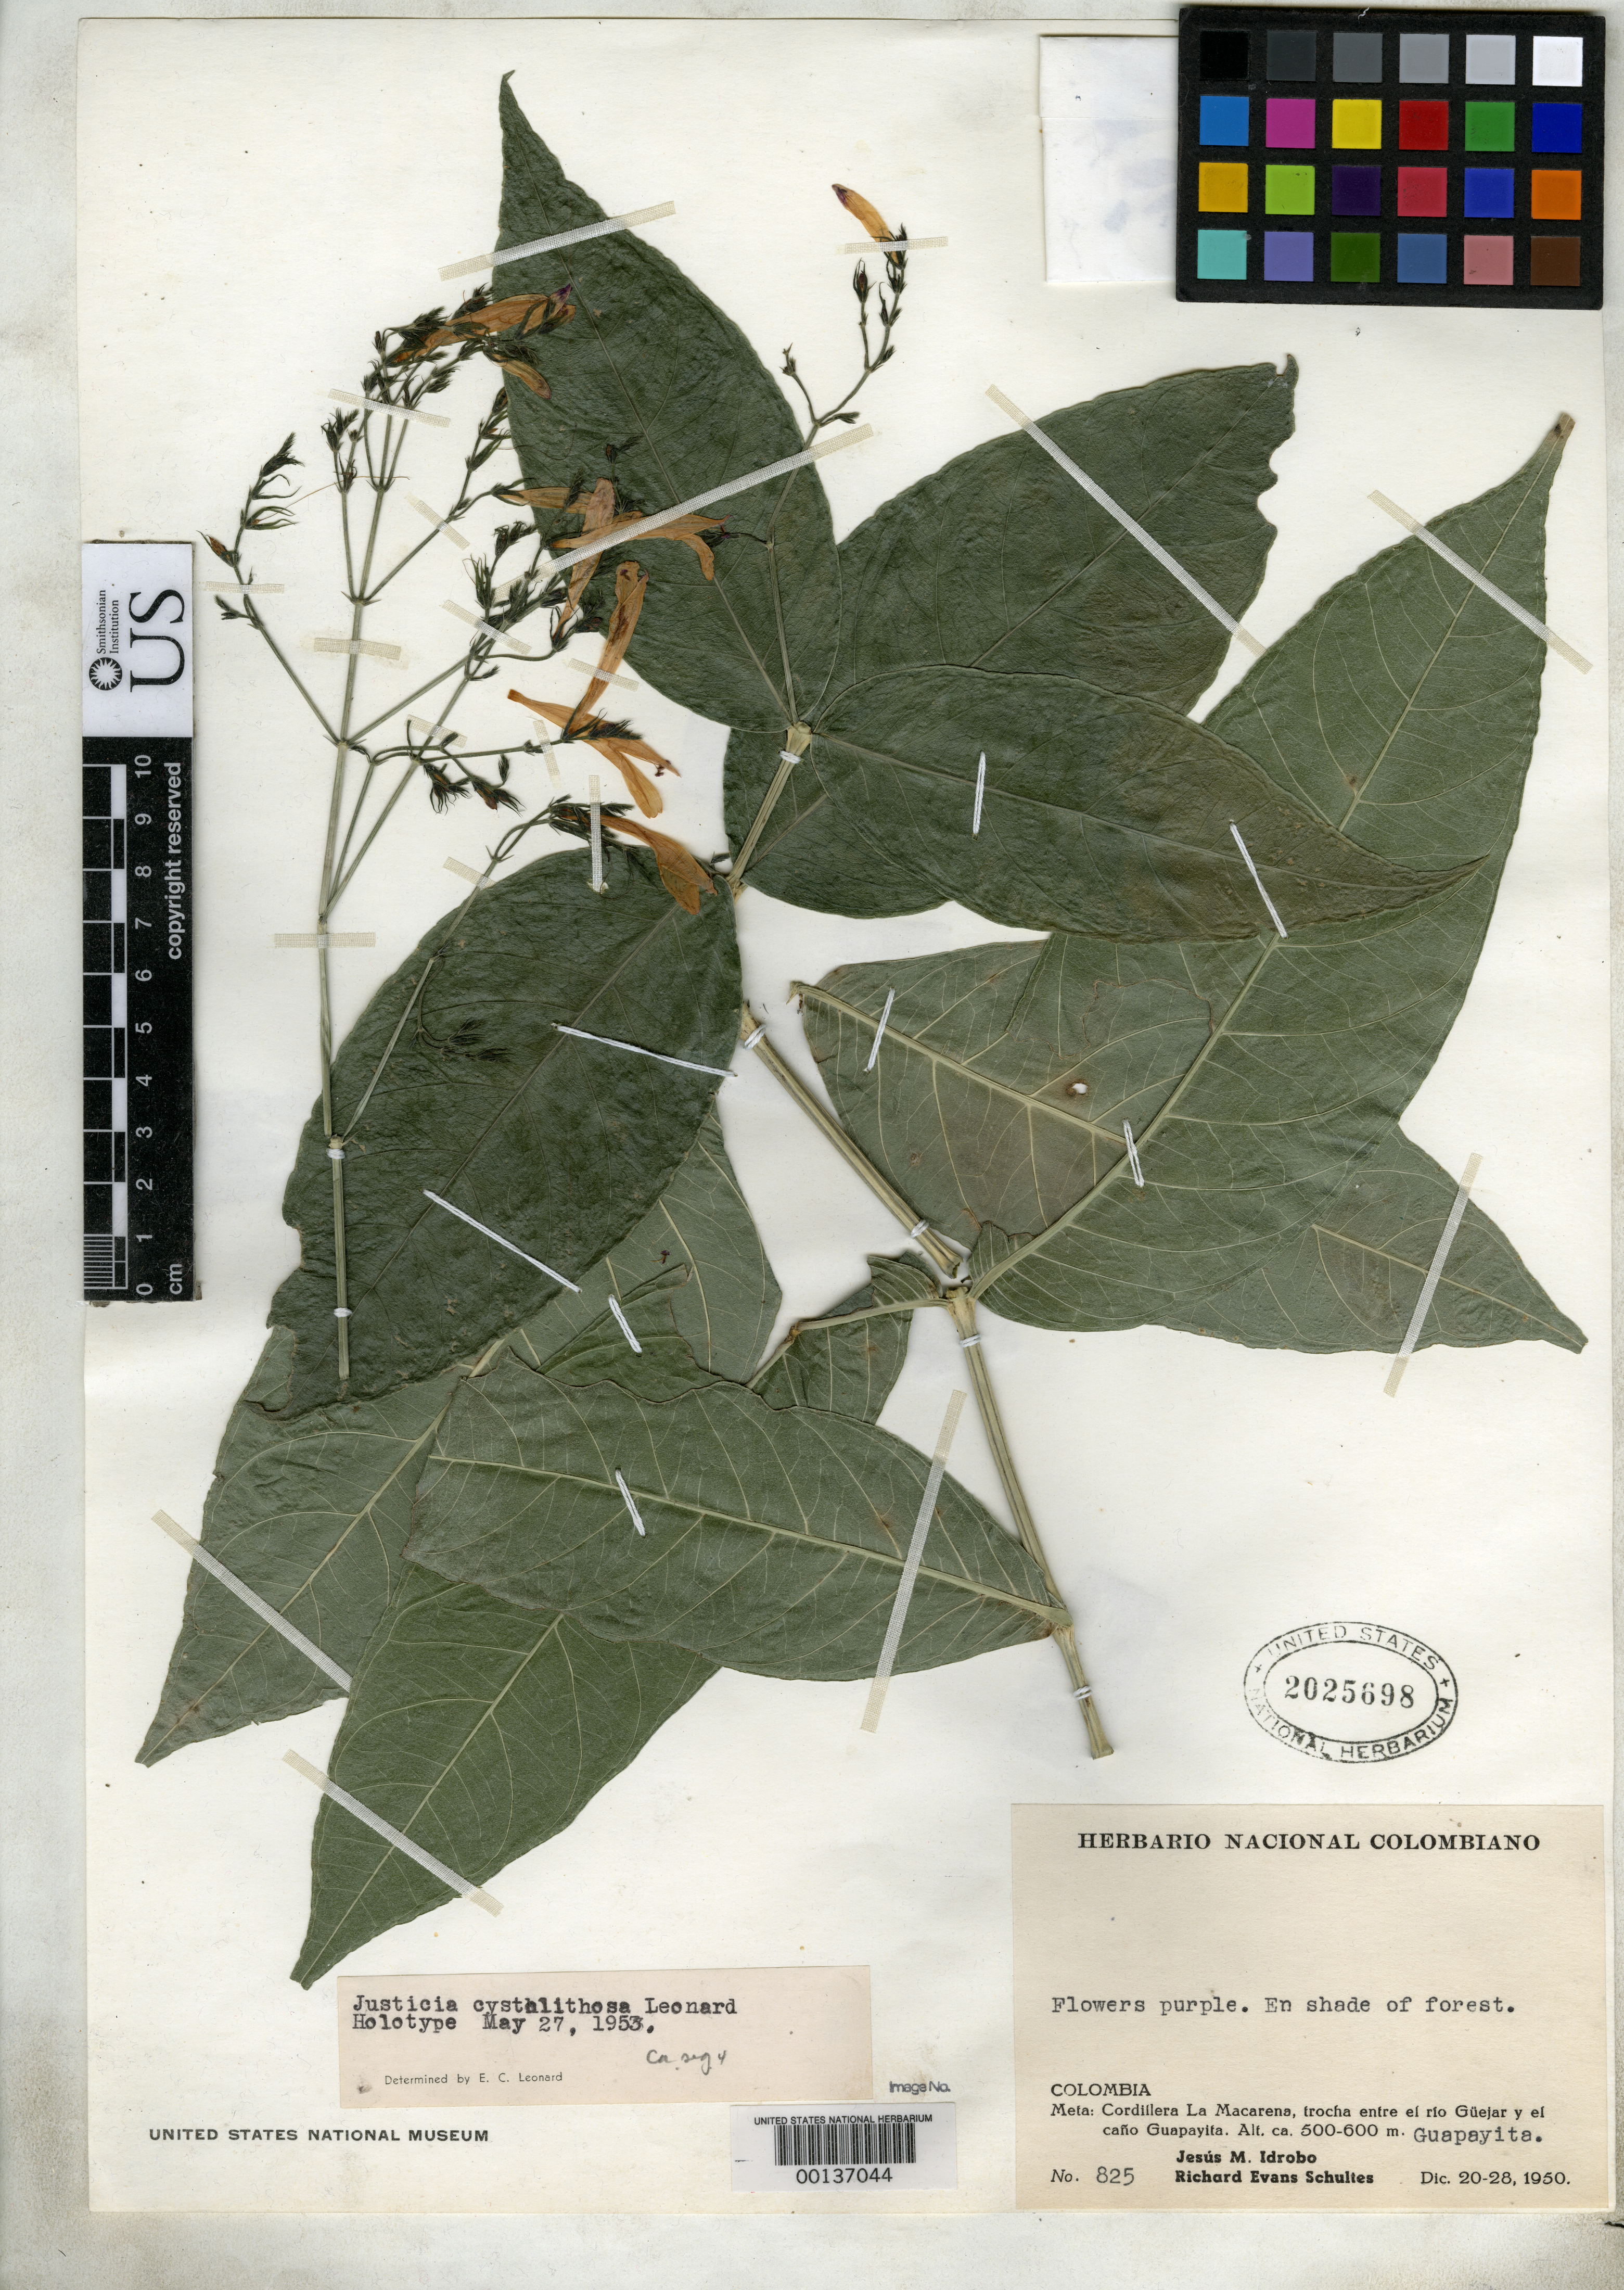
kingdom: Plantae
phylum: Tracheophyta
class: Magnoliopsida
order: Lamiales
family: Acanthaceae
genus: Justicia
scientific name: Justicia cystolithosa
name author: Leonard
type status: Holotype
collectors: J. M. Idrobo & R. E. Schultes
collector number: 825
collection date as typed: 20 Dec 1950 to 28 Dec 1950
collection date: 1950-12-20/1950-12-28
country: Colombia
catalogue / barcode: US 2025698